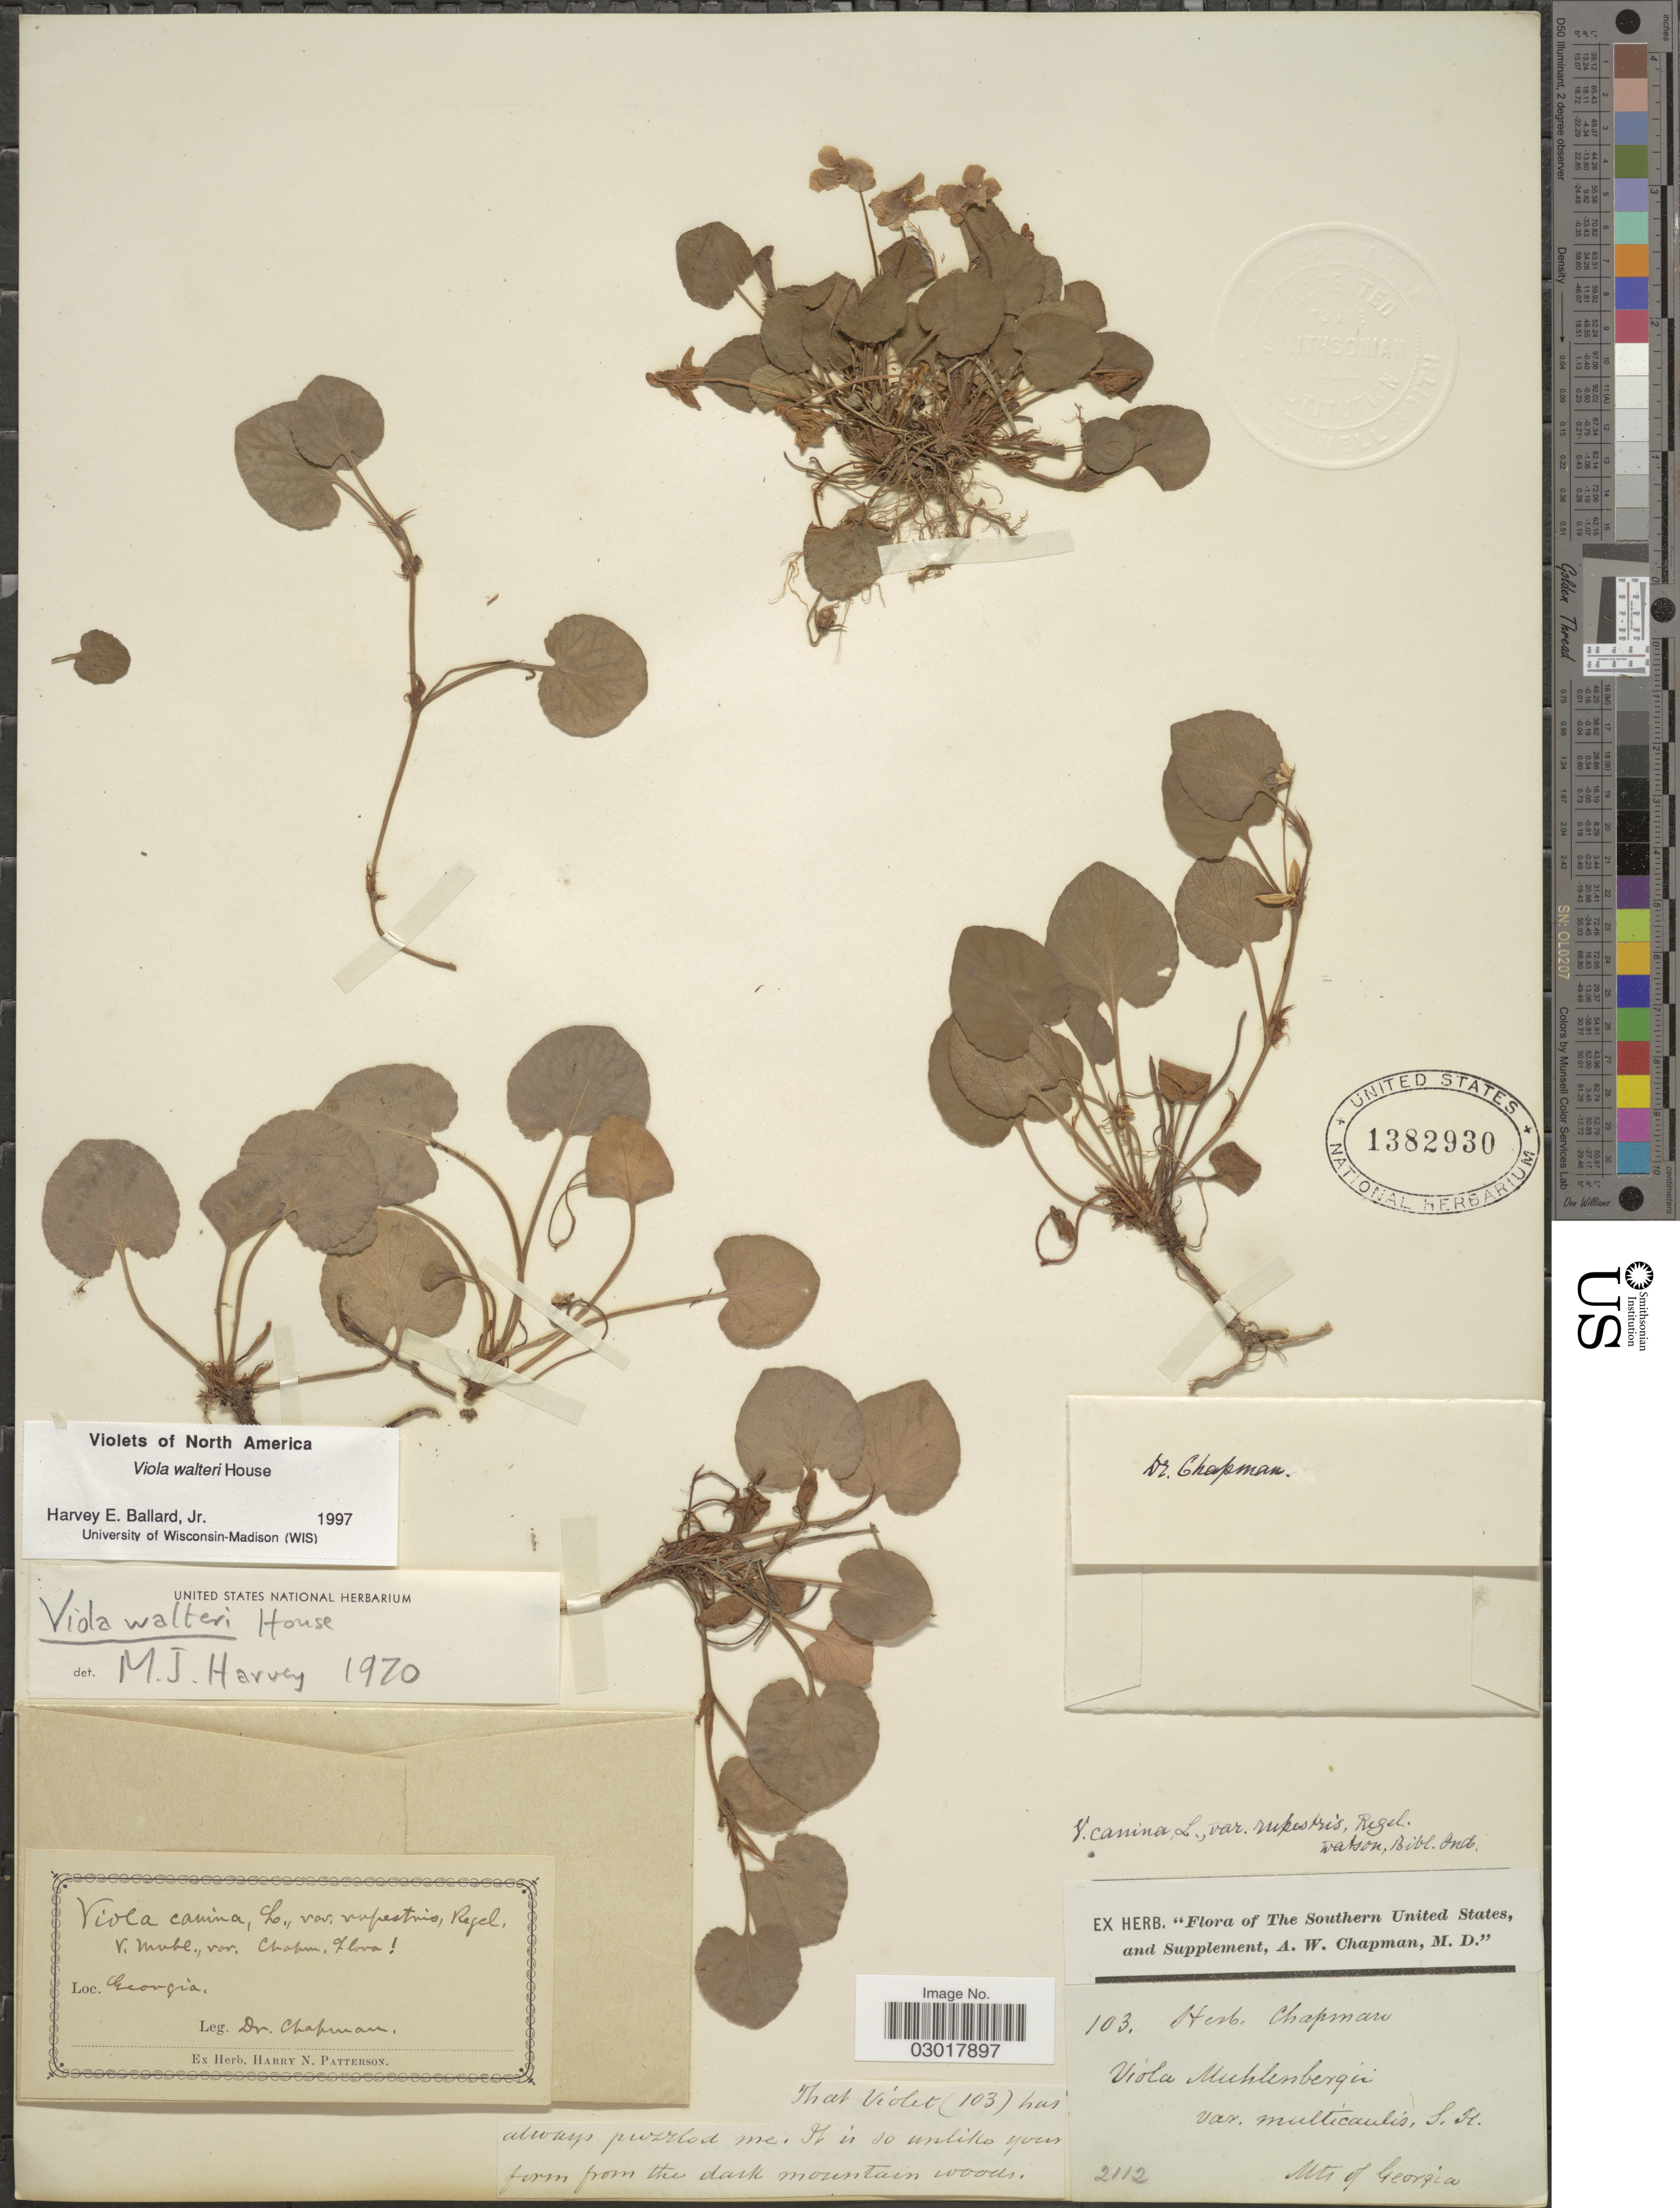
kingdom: Plantae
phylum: Tracheophyta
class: Magnoliopsida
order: Malpighiales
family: Violaceae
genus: Viola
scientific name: Viola walteri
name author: House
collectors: A. W. Chapman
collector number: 103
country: United States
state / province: Georgia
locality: Mts. of Georgia. Southern United States.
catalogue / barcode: US 1382930